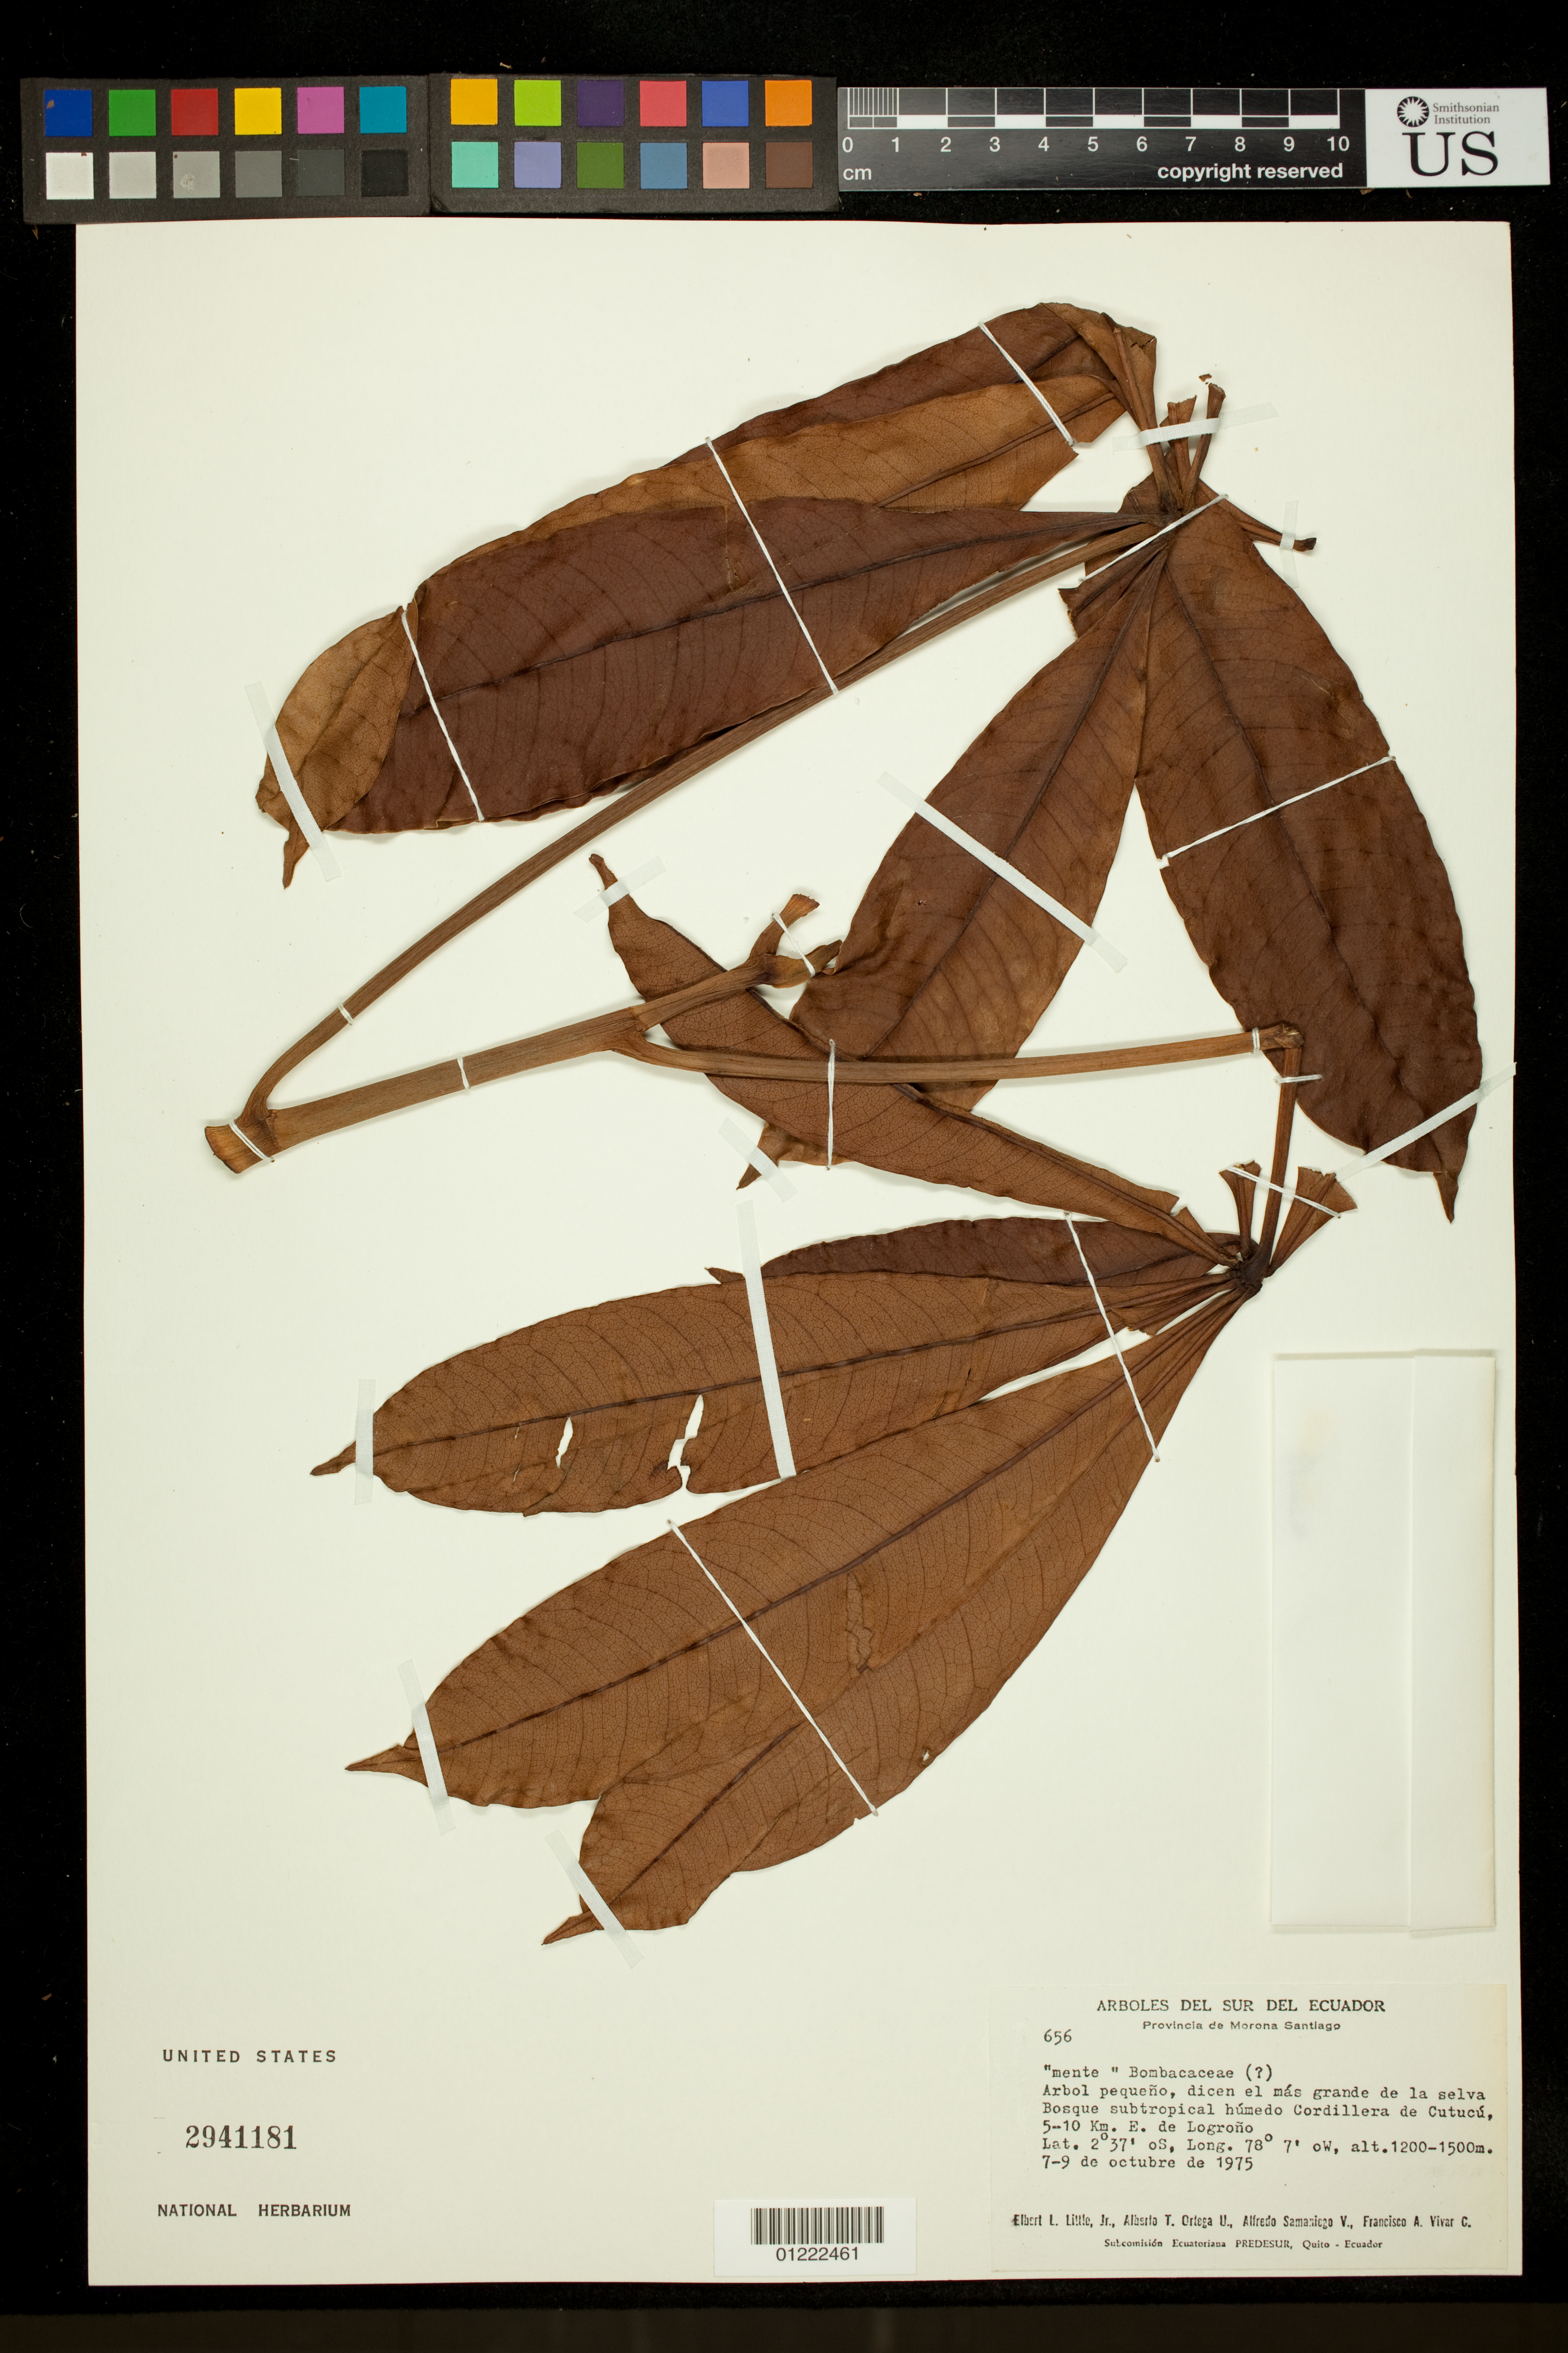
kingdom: Plantae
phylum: Tracheophyta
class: Magnoliopsida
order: Malvales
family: Malvaceae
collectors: E. L. Little, A. T. Ortega U., A. V. Samaniego & F. A. Vivar C.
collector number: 656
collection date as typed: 1975-10-07 to 1975-10-09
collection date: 1975-10-07/1975-10-09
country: Ecuador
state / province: Morona-Santiago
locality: Provincia Morona Santiago: Cordillera de Cutucú, 5-10 km E de Logroño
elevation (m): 1200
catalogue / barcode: US 2941181